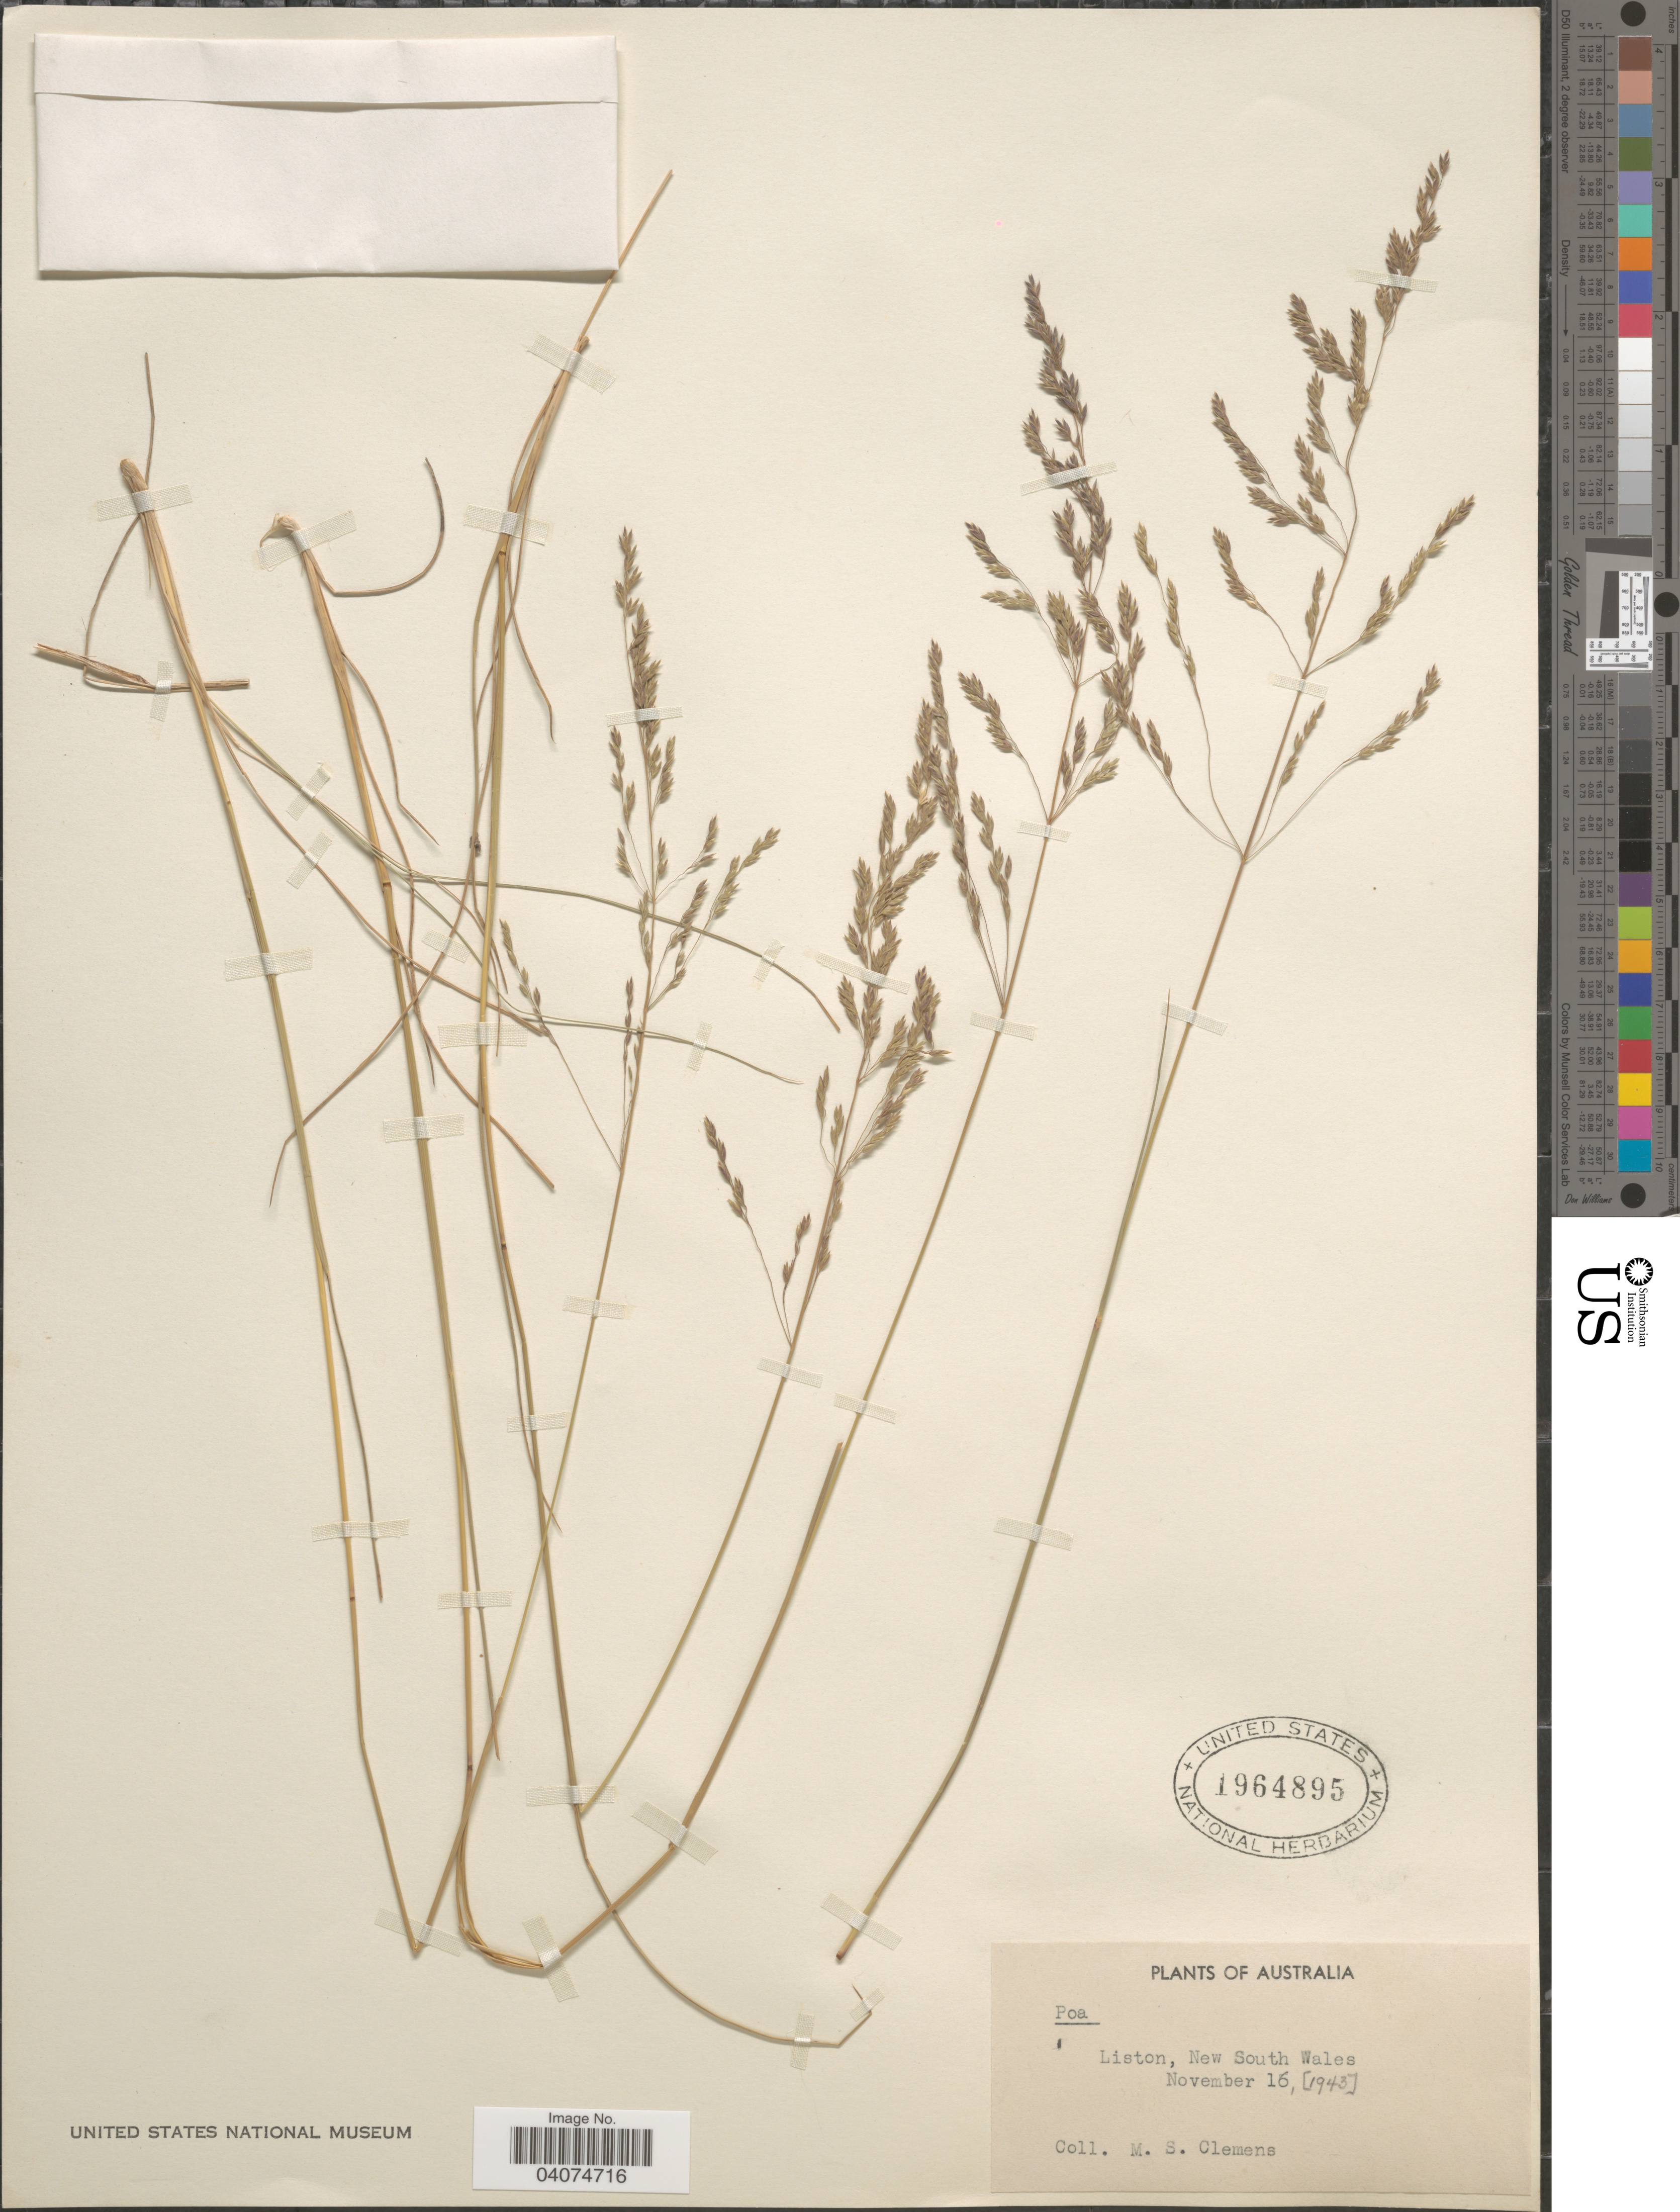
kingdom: Plantae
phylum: Tracheophyta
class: Liliopsida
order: Poales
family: Poaceae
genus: Poa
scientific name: Poa sp.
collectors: M. S. Clemens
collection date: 1943-11-16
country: Australia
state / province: New South Wales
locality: Liston.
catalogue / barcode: US 1964895